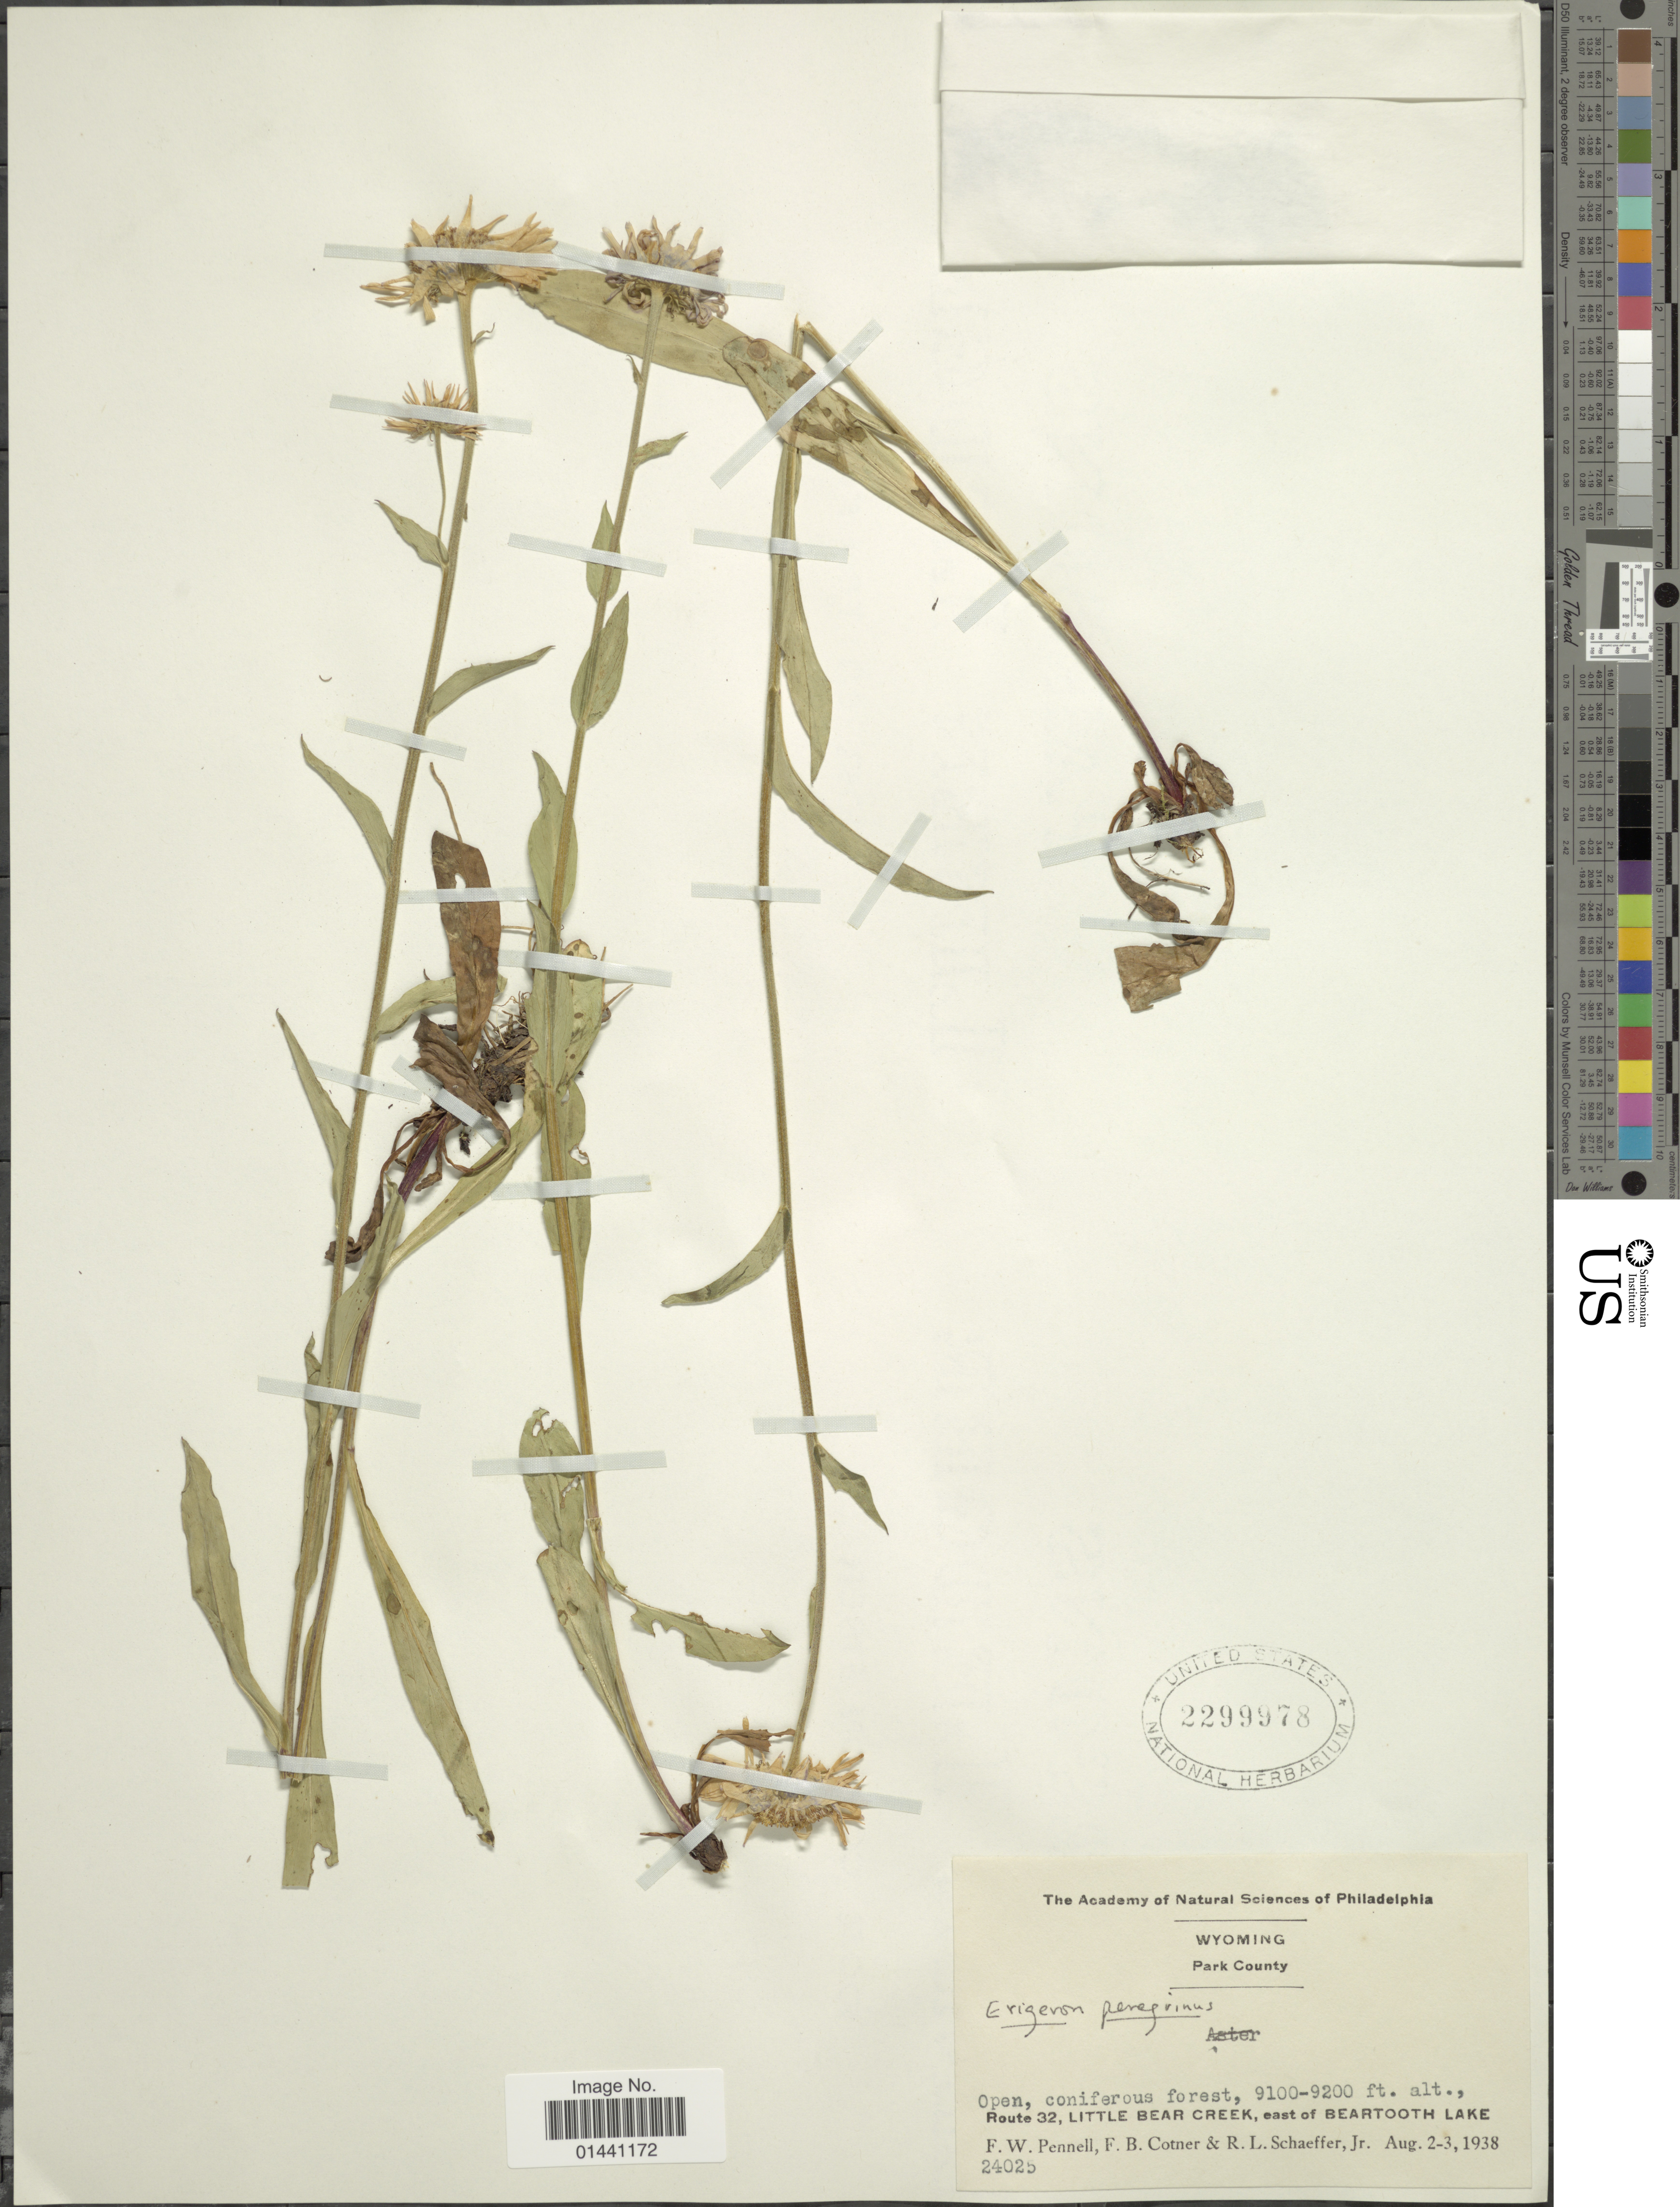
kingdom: Plantae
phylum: Tracheophyta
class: Magnoliopsida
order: Asterales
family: Asteraceae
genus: Erigeron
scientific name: Erigeron sp.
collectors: F. W. Pennell, F. Cotner & R. L. Schaeffer Jr.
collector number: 24025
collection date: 1938-08-02/1938-08-03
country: United States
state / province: Wyoming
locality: Park County, open, coniferous forest, Route 32, Little Bear Creek, east of Beartooth Lake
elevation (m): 2774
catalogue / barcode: US 2299978